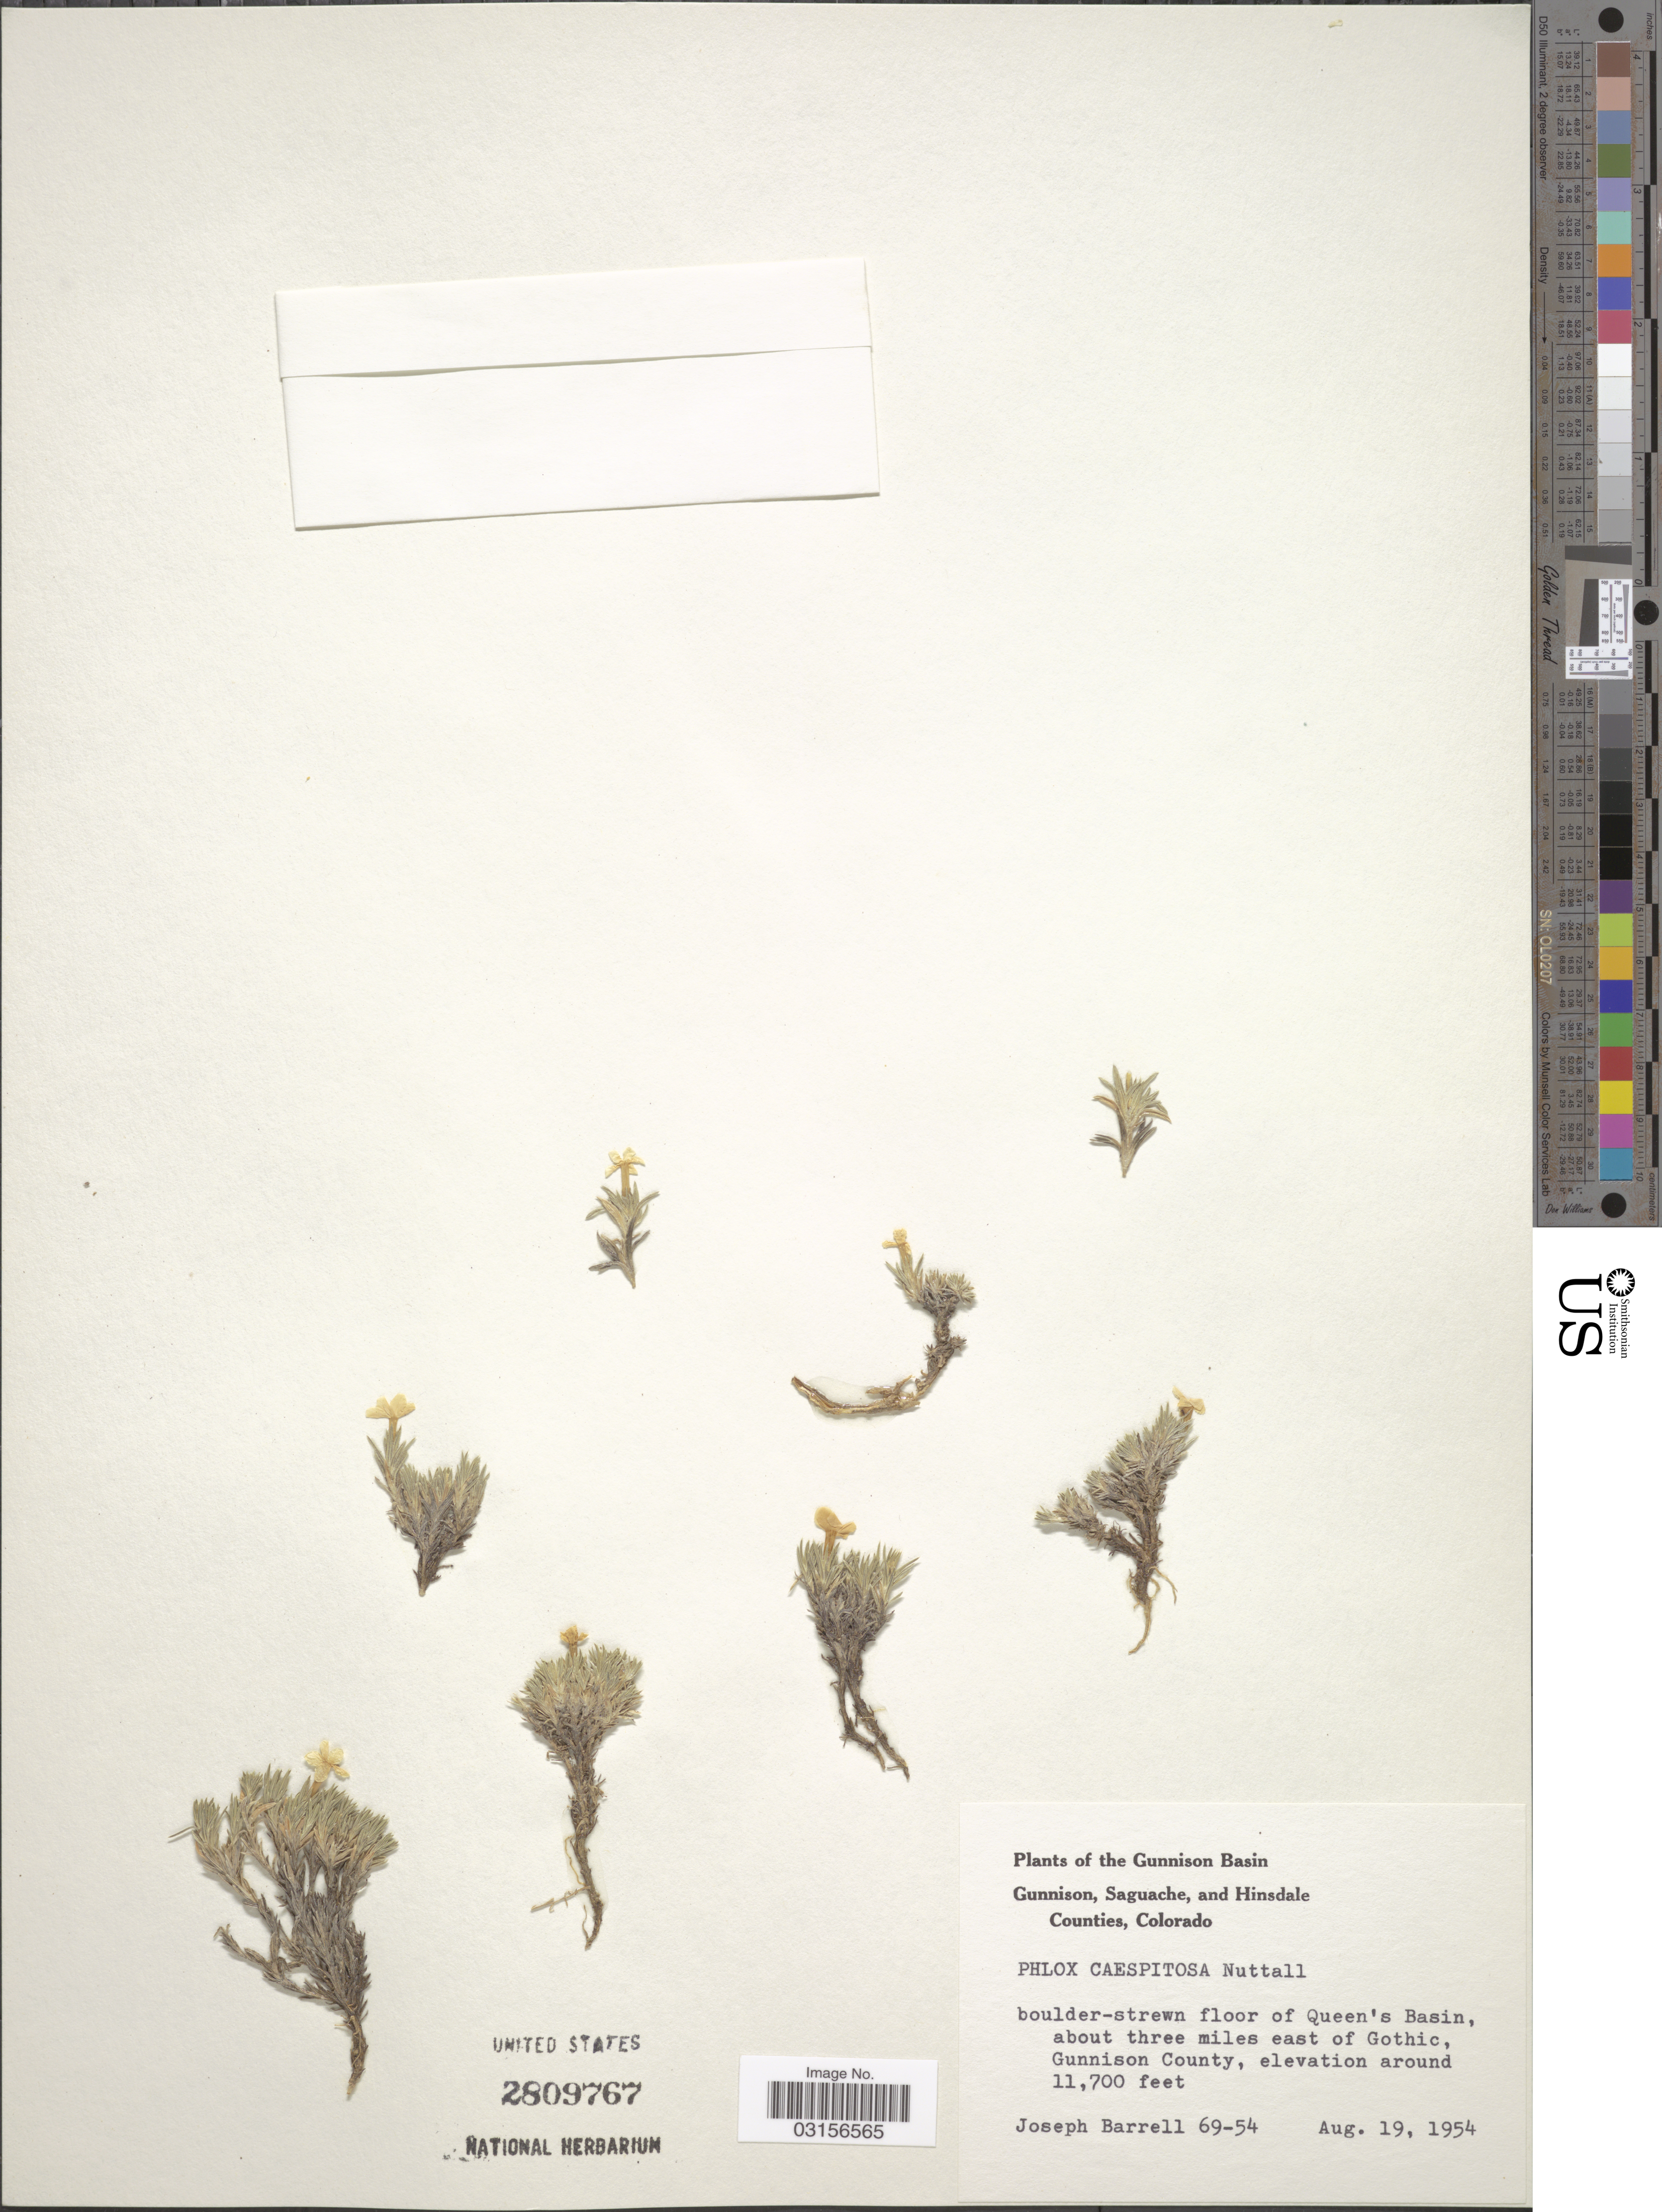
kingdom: Plantae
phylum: Tracheophyta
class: Magnoliopsida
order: Ericales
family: Polemoniaceae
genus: Phlox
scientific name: Phlox condensata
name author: (A. Gray) E.E. Nelson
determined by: Mayfield, M. H.; Ferguson, C. J.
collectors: J. Barrell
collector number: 69-54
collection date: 1954-08-19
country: United States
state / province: Colorado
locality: The Gunnison Basin. Boulder-strewn floor of Queen's Basin, about three miles east of Gothic, Gunnison County.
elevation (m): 3566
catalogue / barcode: US 2809767